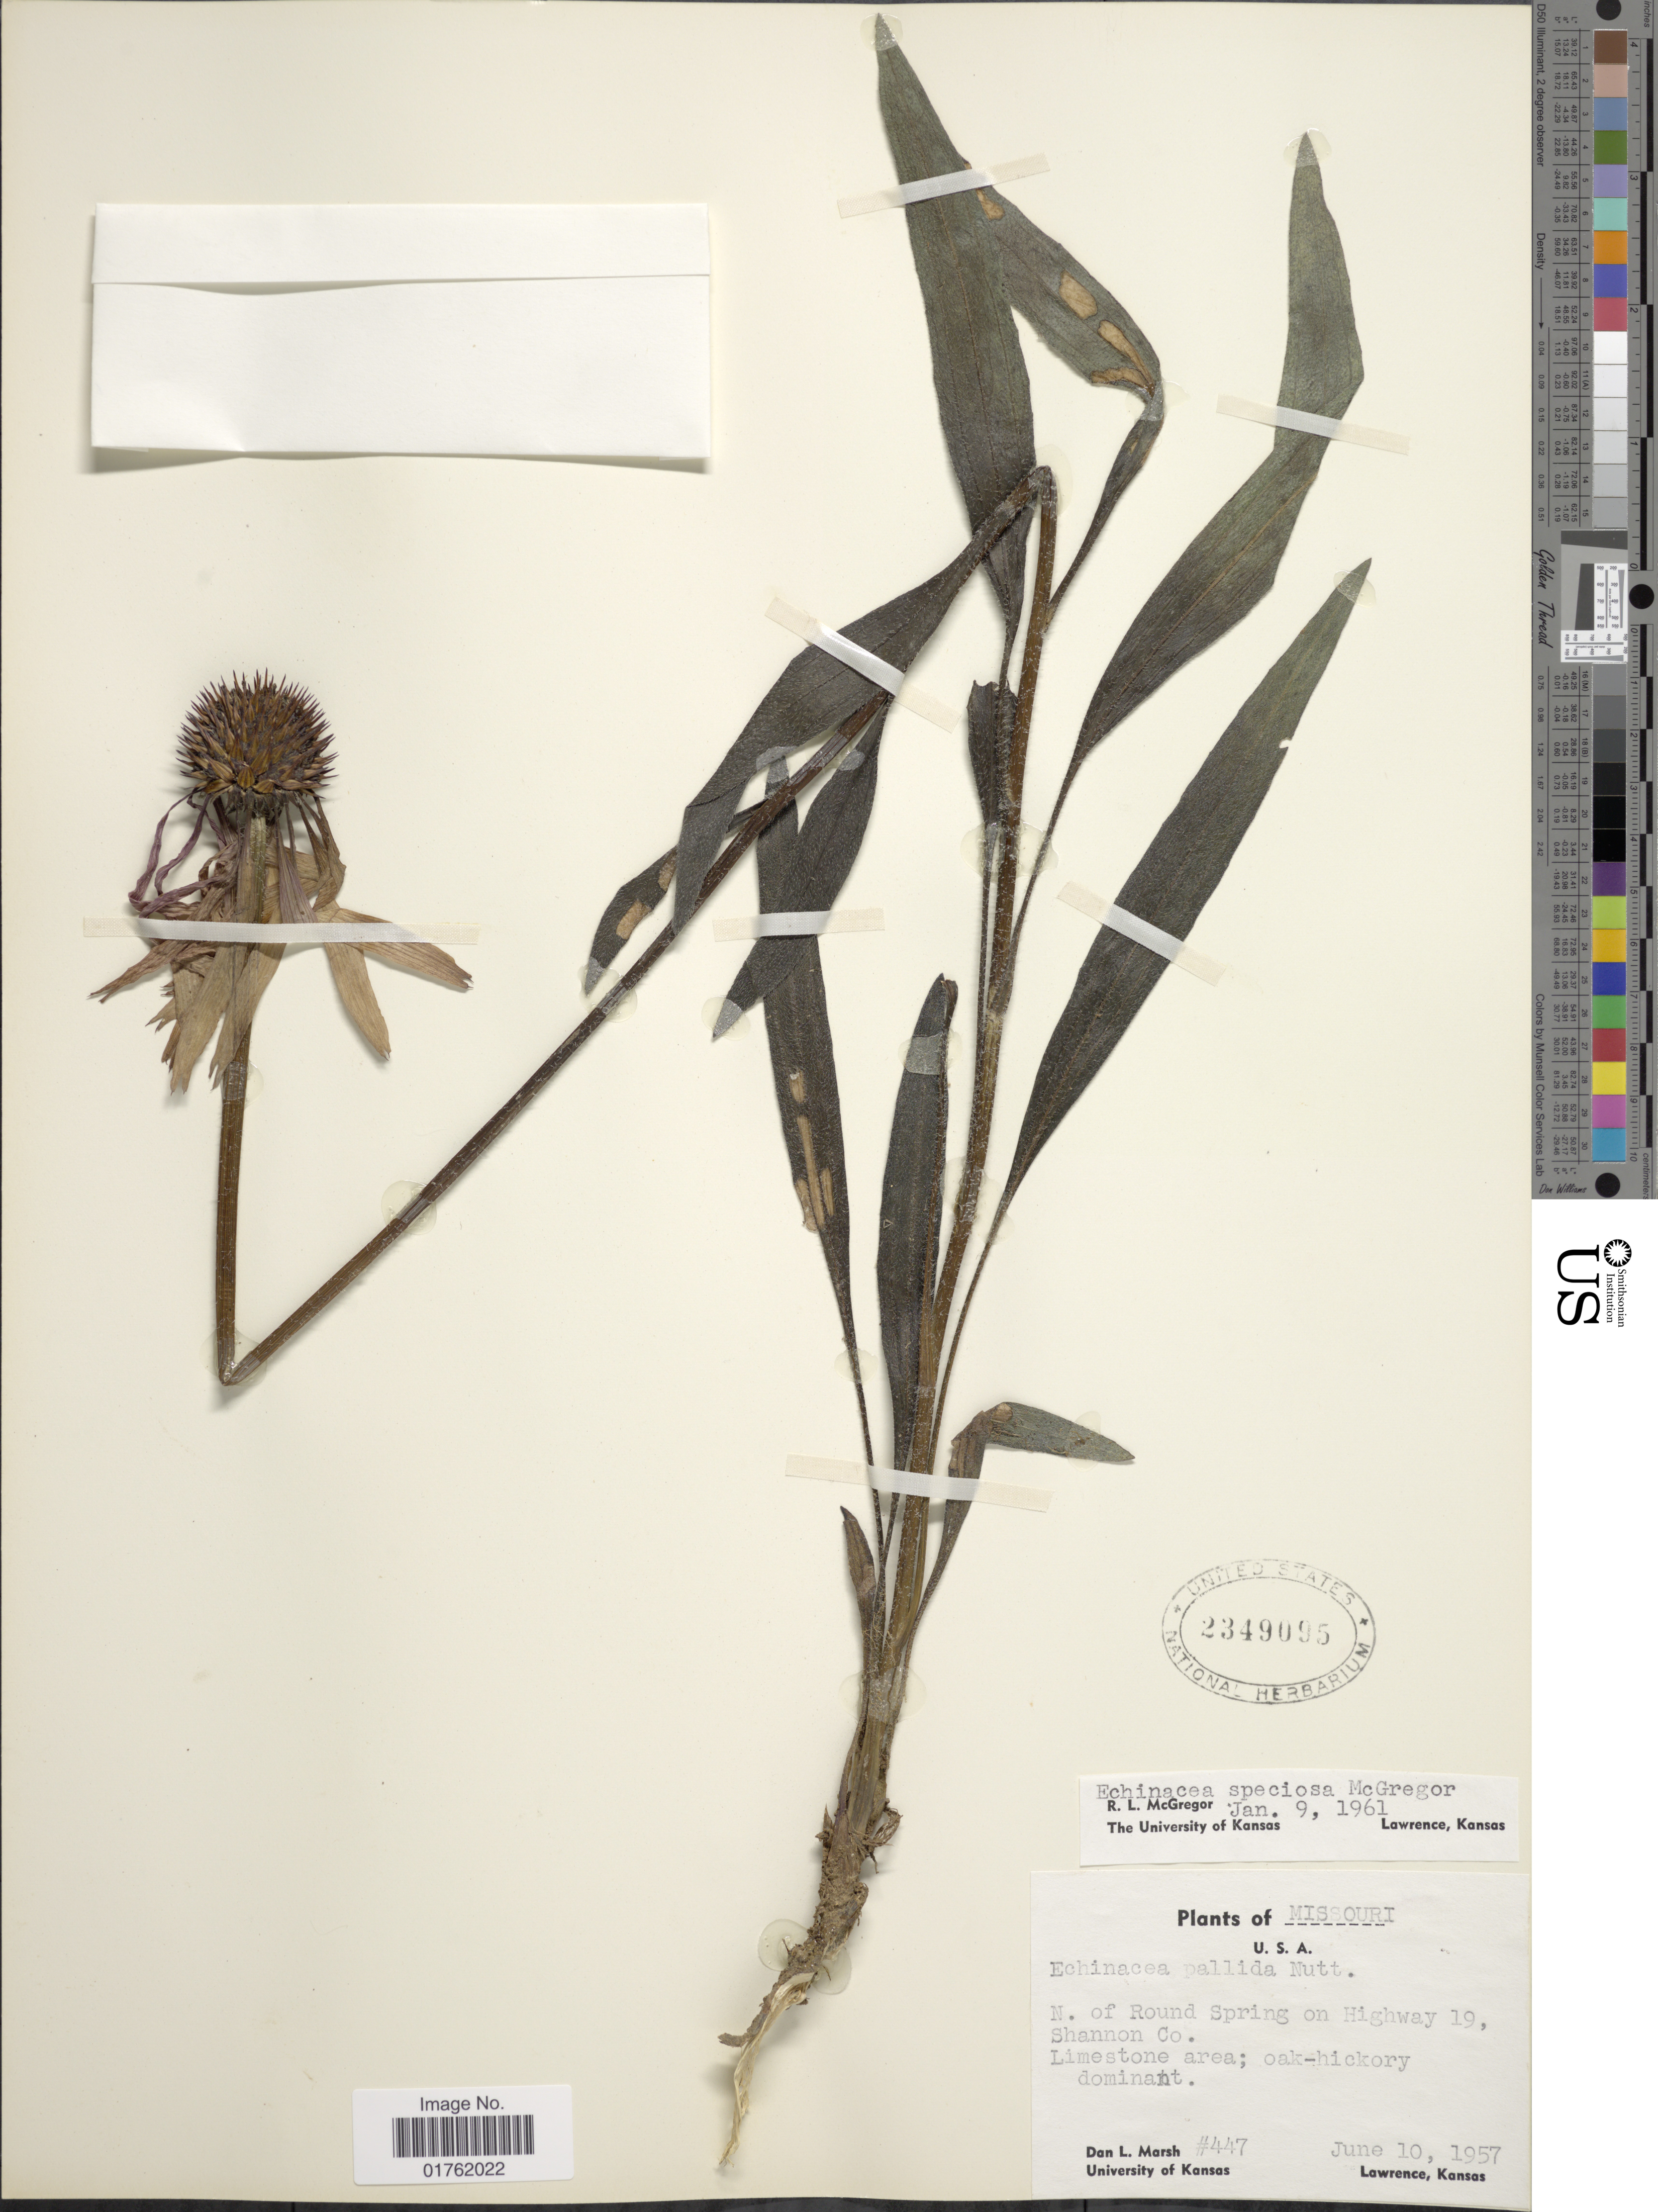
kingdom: Plantae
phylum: Tracheophyta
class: Magnoliopsida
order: Asterales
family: Asteraceae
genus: Echinacea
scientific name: Echinacea simulata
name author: McGregor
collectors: D. L. Marsh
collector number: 447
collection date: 1957-06-10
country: United States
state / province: Missouri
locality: N of Round Spring on Highway 19, Shannon Co. Limestone area; oak-hickery dominant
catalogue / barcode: US 2349095